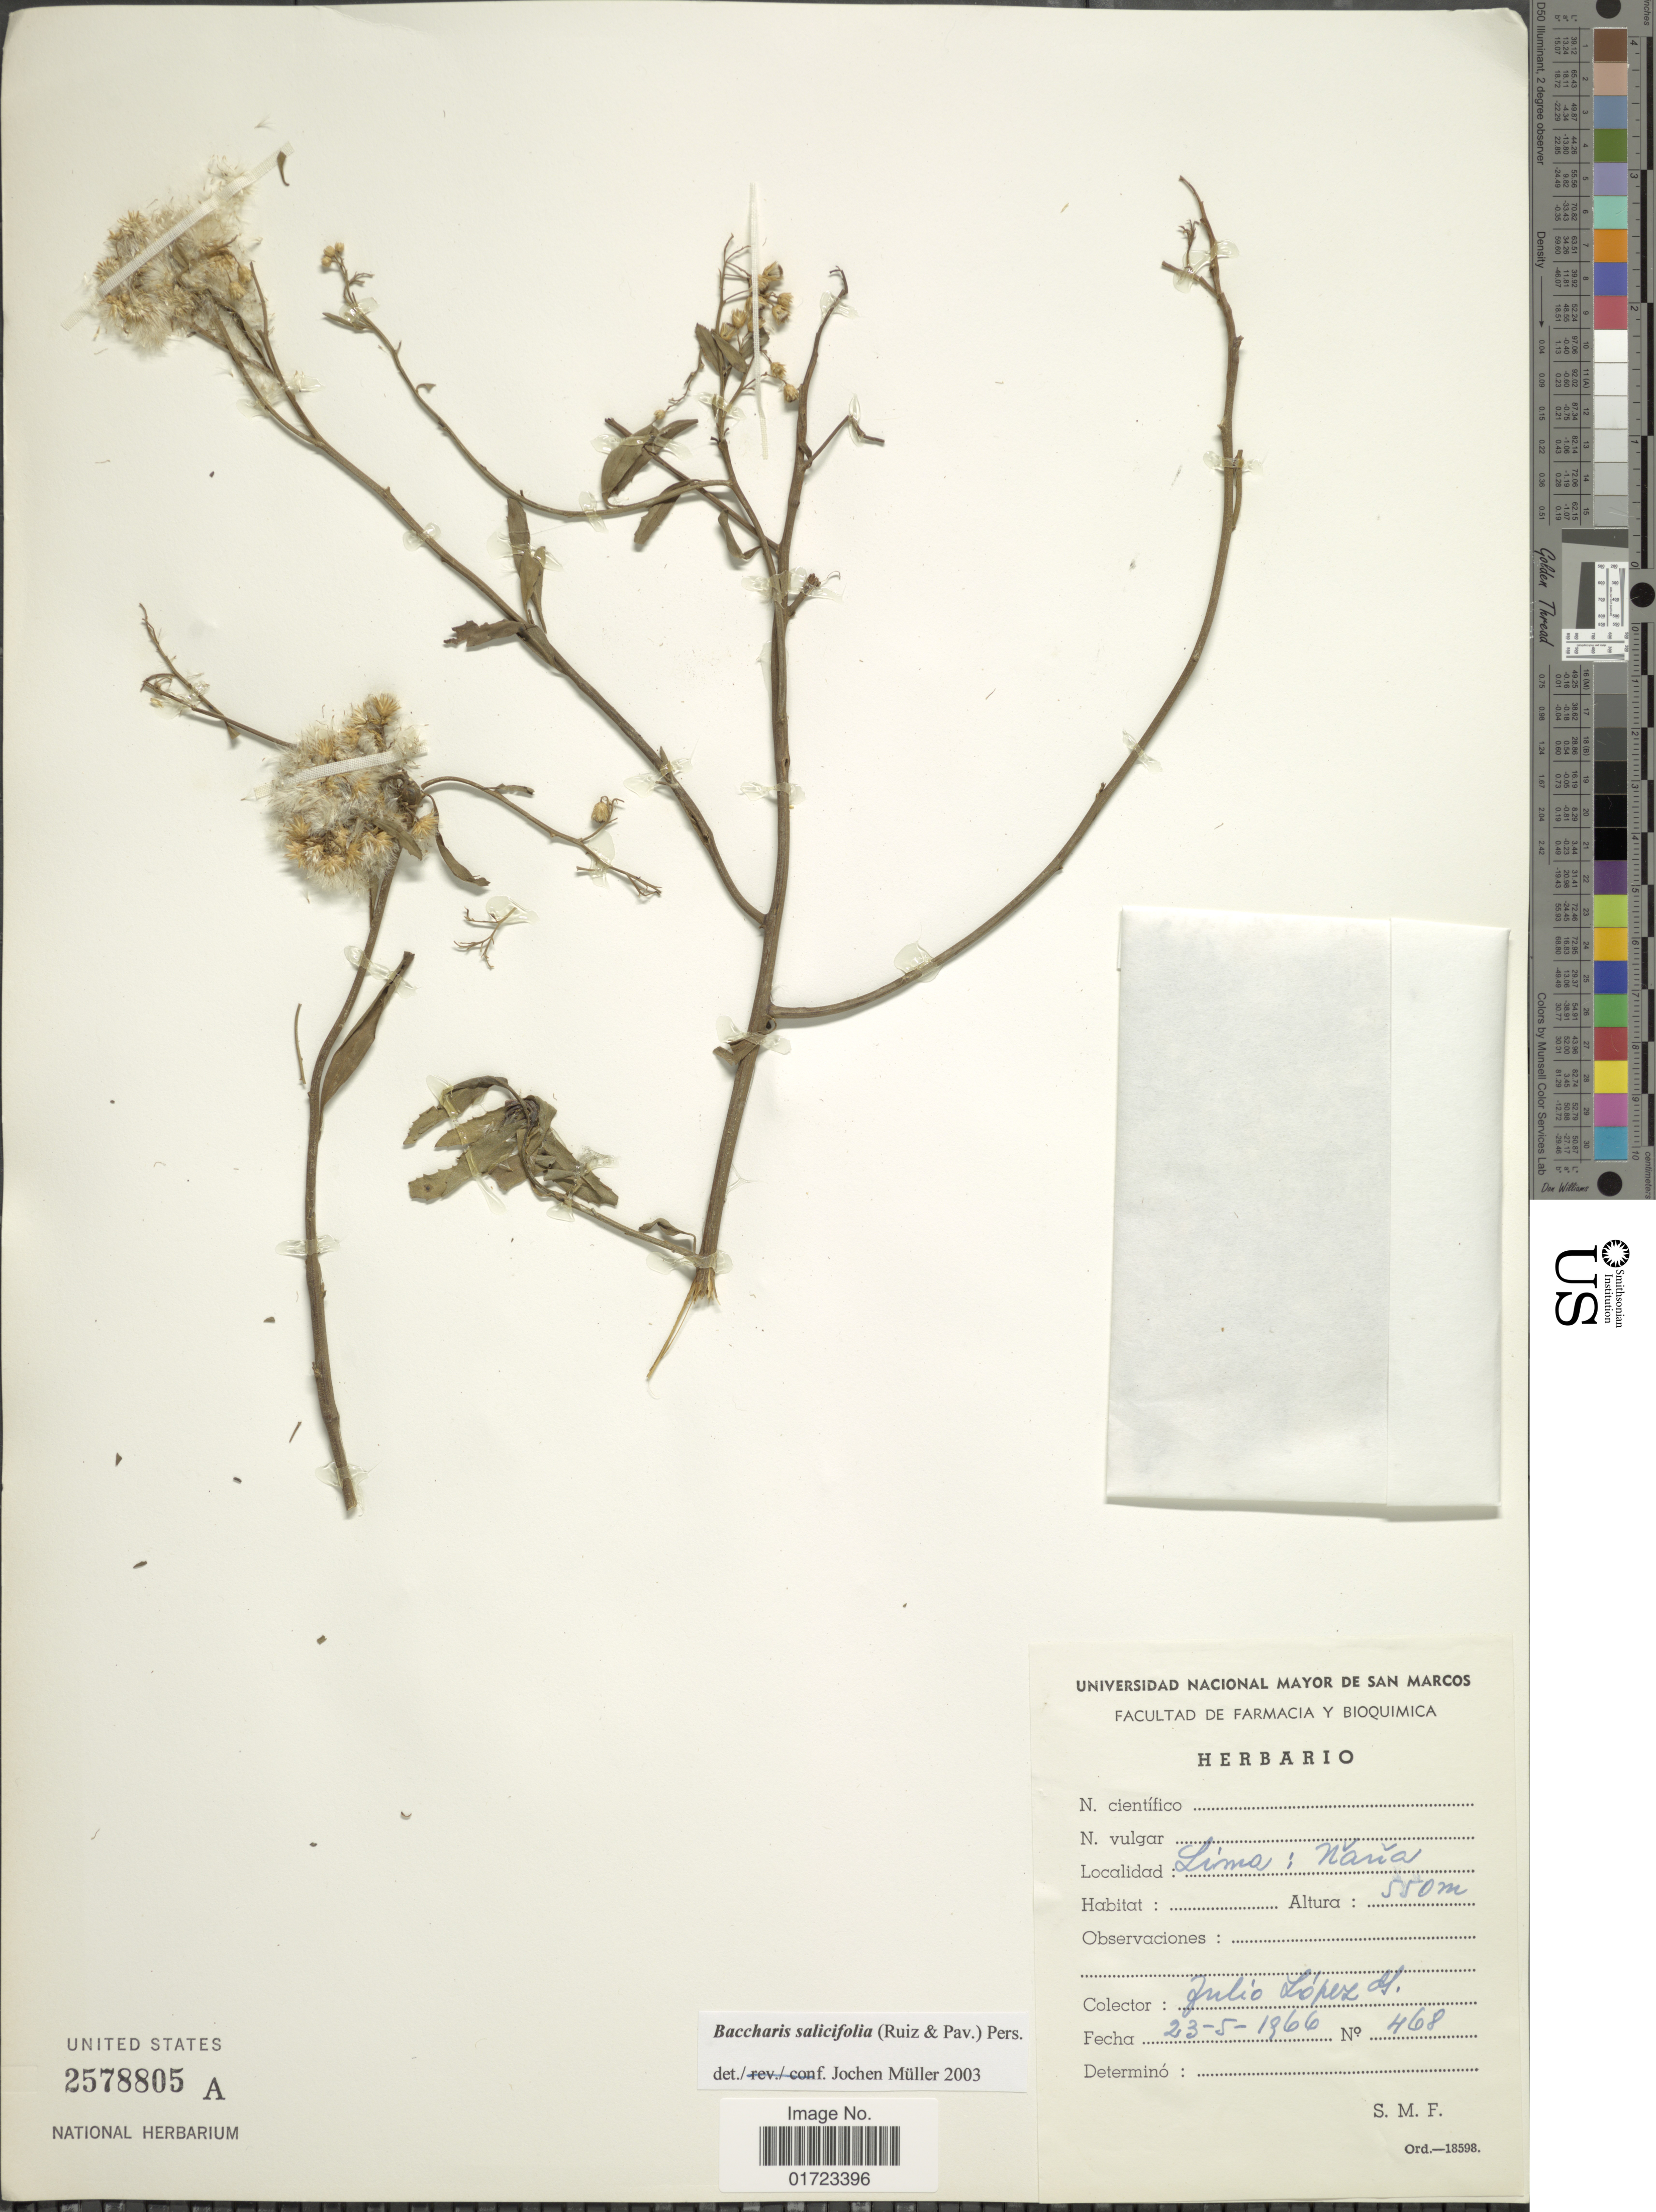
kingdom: Plantae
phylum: Tracheophyta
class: Magnoliopsida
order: Asterales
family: Asteraceae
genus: Baccharis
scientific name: Baccharis salicifolia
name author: (Ruiz & Pav.) Pers.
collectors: J. Lopez M.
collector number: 468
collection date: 1966-05-23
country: Peru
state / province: Lima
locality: Lima: Nana.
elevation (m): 550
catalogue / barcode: US 2578805A